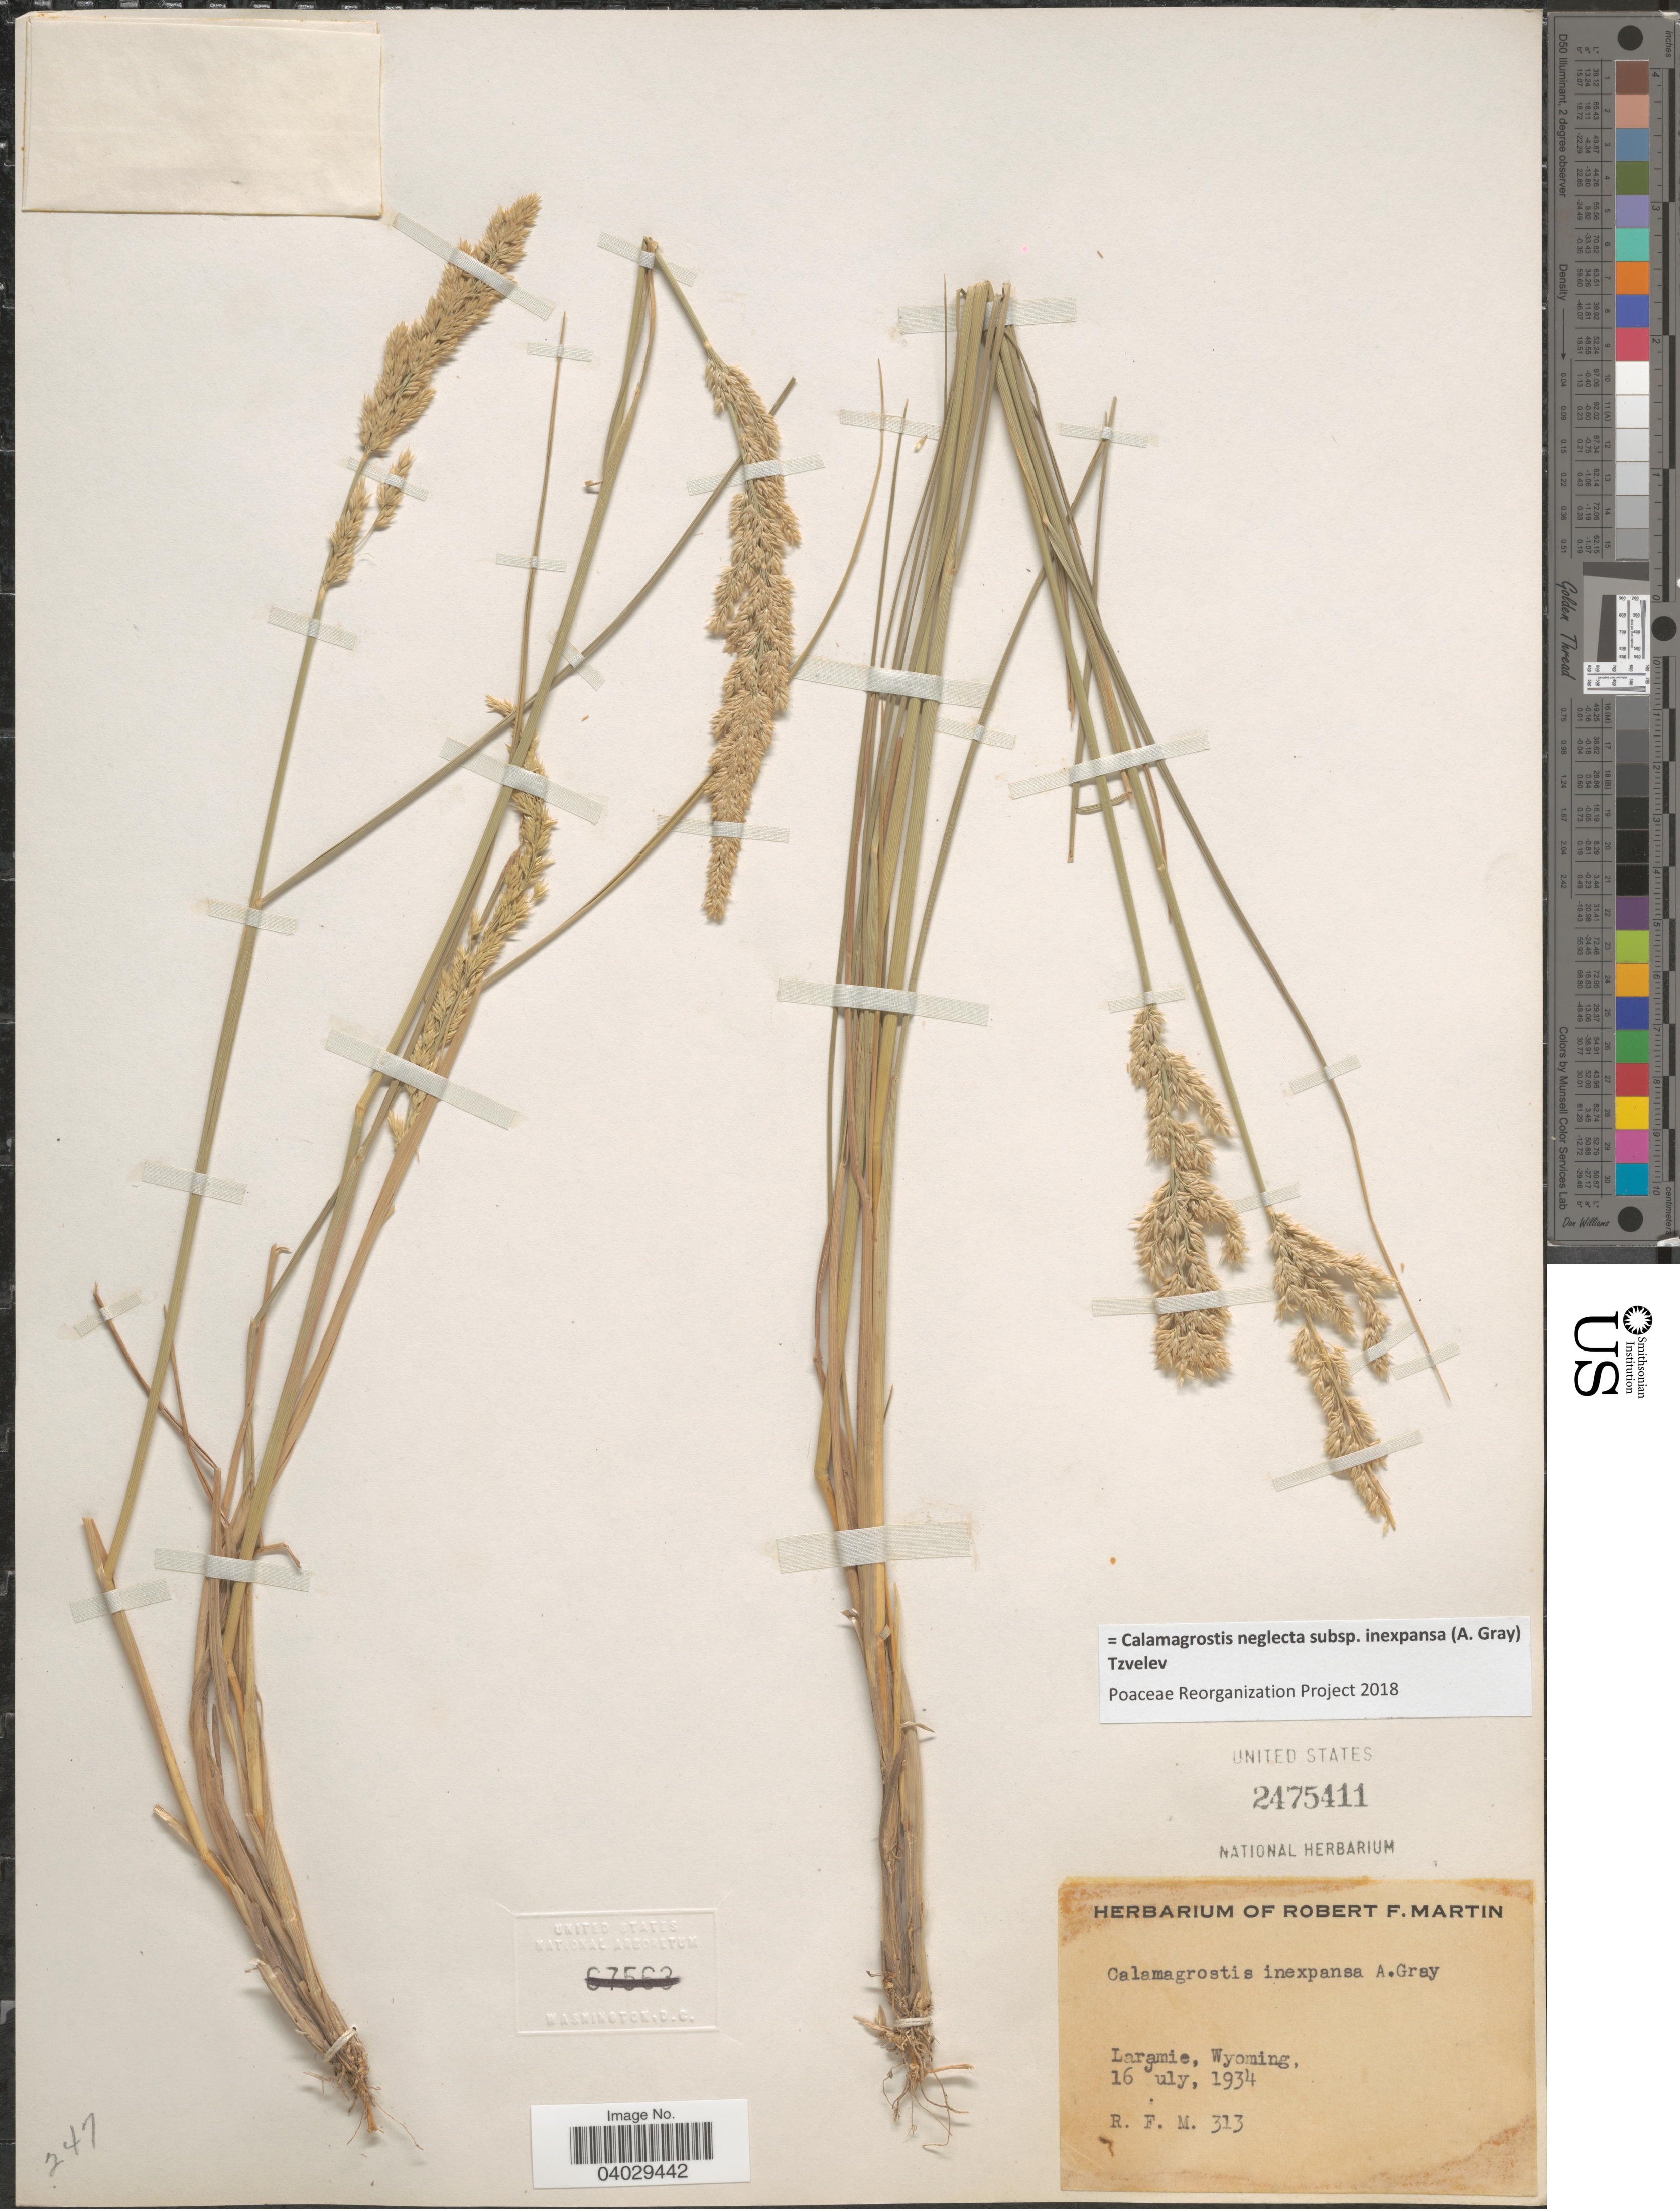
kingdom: Plantae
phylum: Tracheophyta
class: Liliopsida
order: Poales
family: Poaceae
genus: Calamagrostis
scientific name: Calamagrostis neglecta subsp. inexpansa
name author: (A. Gray) Tzvelev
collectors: R. F. Martin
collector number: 313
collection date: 1934-07-16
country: United States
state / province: Wyoming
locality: Laramie.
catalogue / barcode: US 2475411